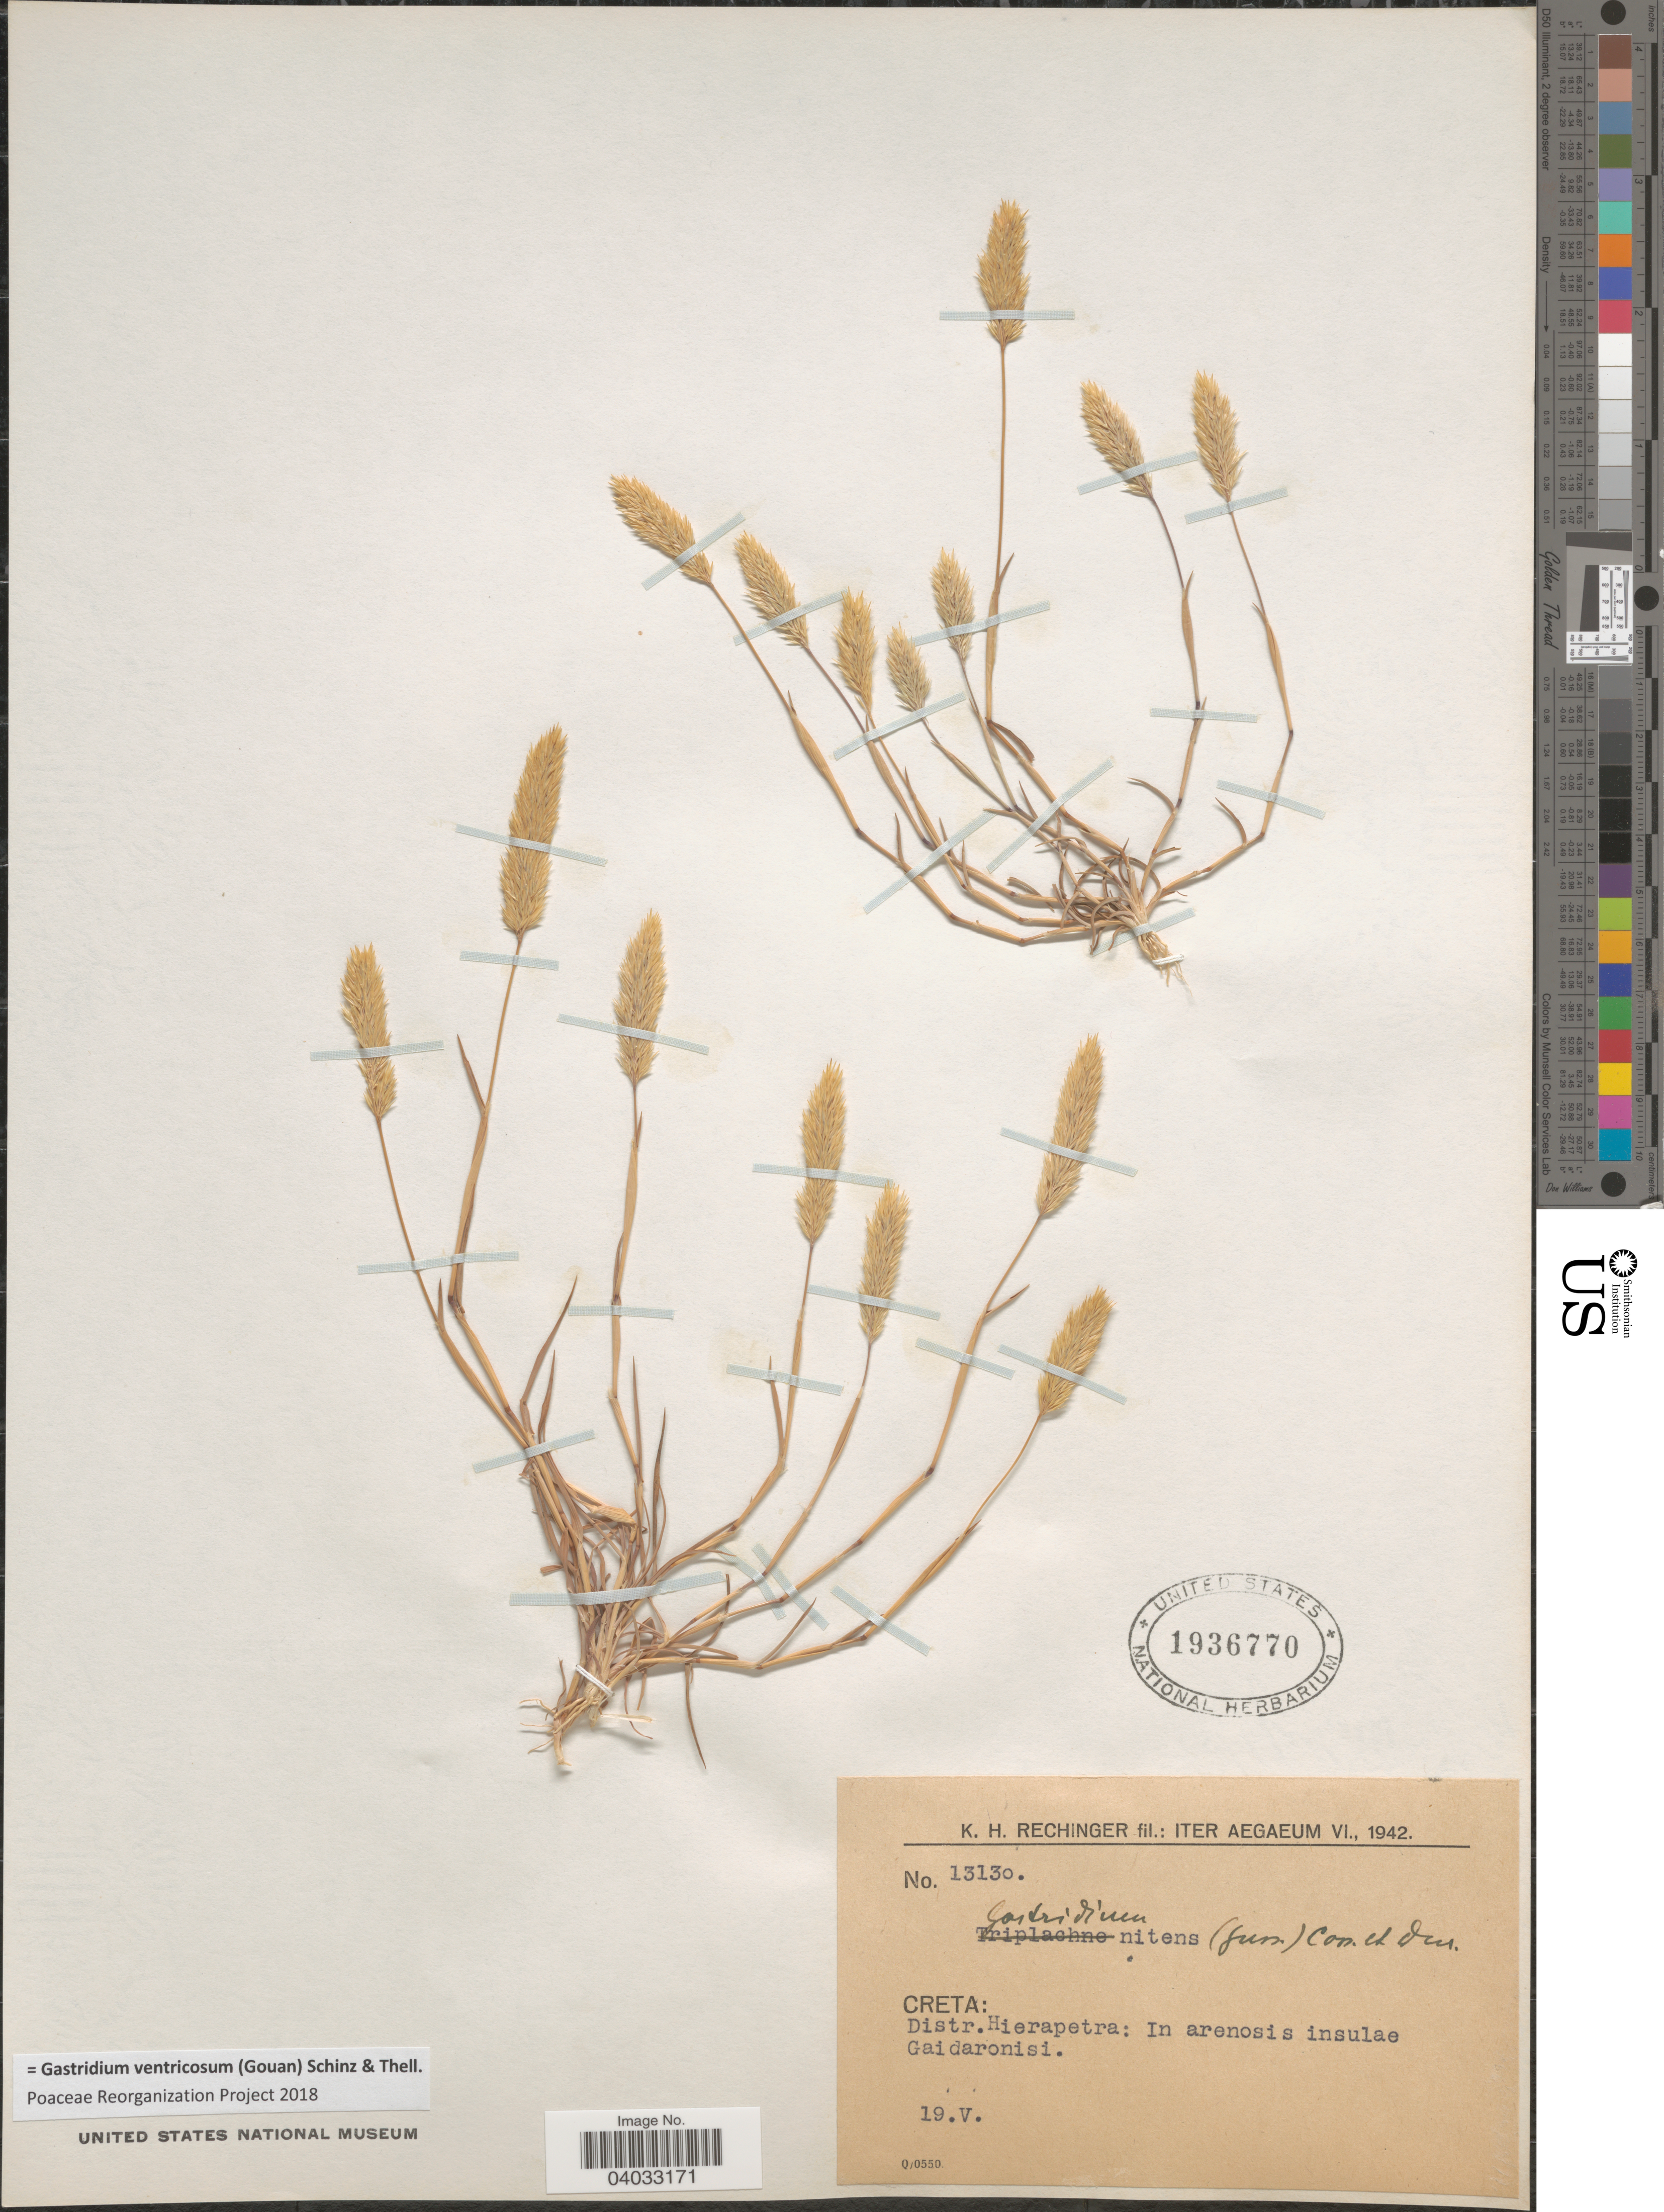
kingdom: Plantae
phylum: Tracheophyta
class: Liliopsida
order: Poales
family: Poaceae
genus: Gastridium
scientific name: Gastridium ventricosum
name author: (Gouan) Schinz & Thell.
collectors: K. H. Rechinger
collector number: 13130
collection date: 1942-05-19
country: Greece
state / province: Crete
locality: Creta: Distr. Hierapetra: In arenosis insulae Gaidaronisi.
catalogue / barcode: US 1936770